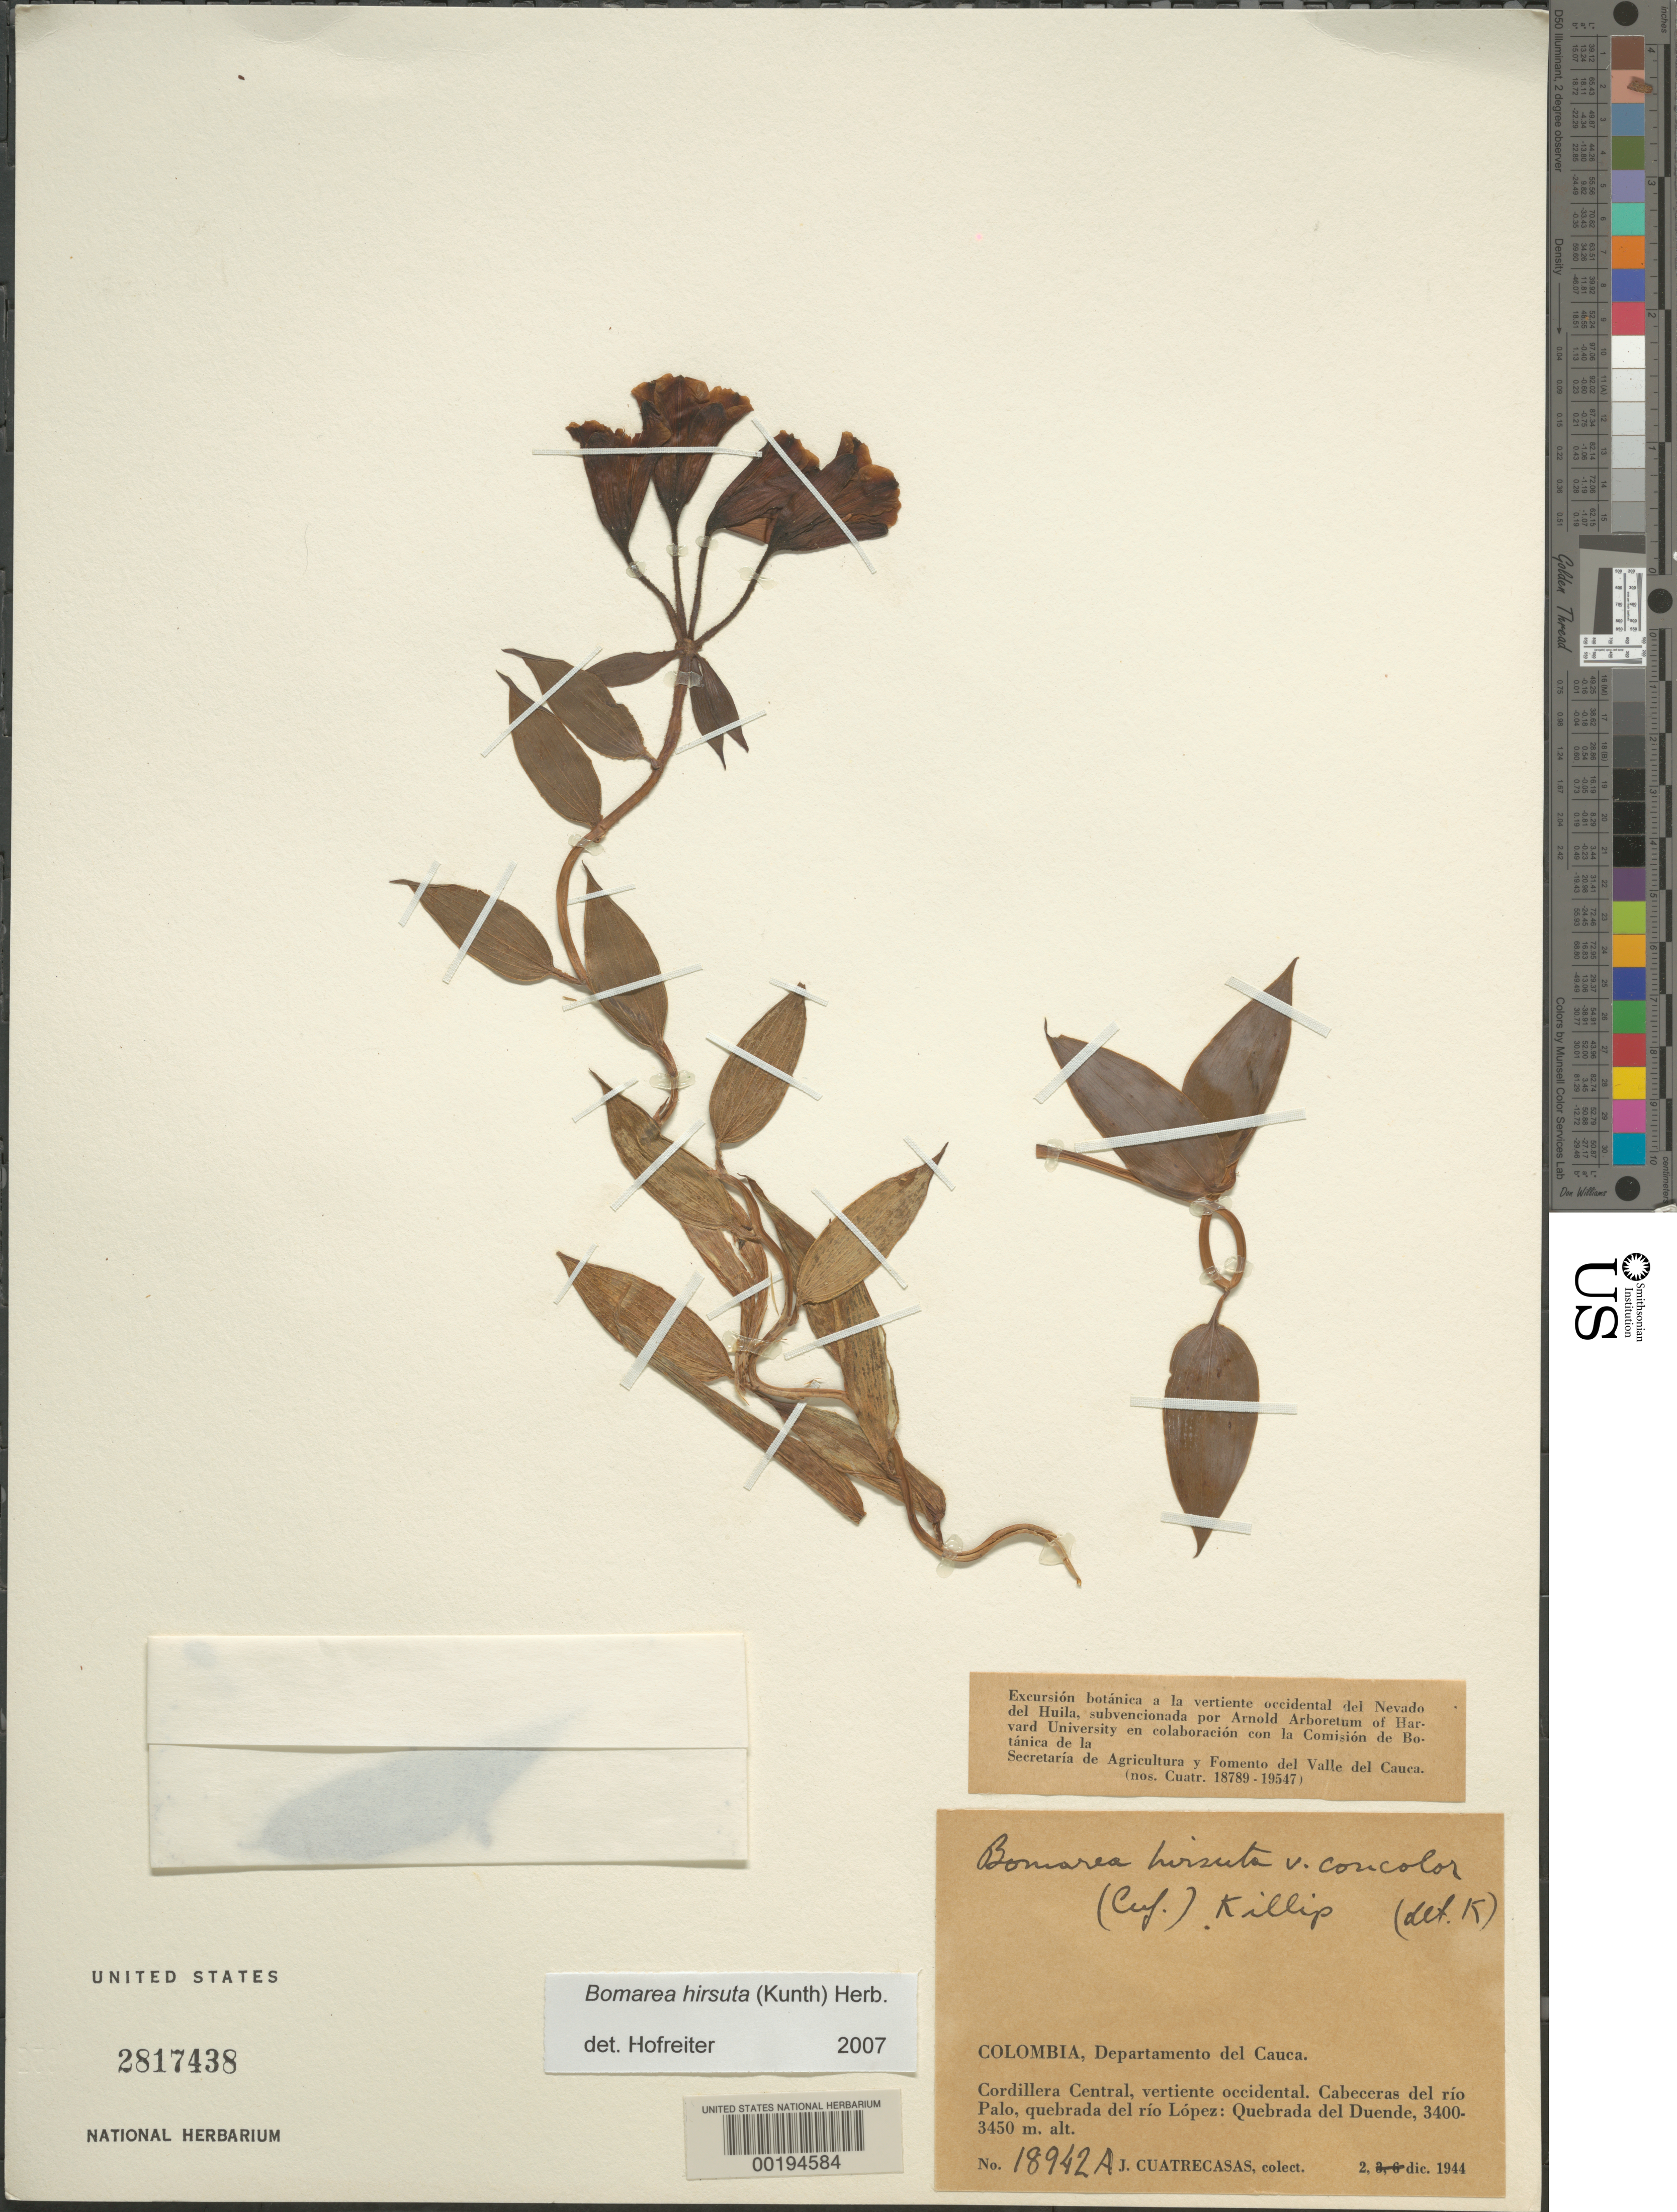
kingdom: Plantae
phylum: Tracheophyta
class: Liliopsida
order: Liliales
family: Alstroemeriaceae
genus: Bomarea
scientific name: Bomarea hirsuta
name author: (Kunth) Herb.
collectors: J. Cuatrecasas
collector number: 18942a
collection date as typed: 02 Dec 1944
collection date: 1944-12-02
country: Colombia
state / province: Cauca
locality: Cordillera Central, W slope; falls of Rio Palo; gorge of Rio Lopez: gorge of the Duende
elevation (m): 3400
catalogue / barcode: US 2817438